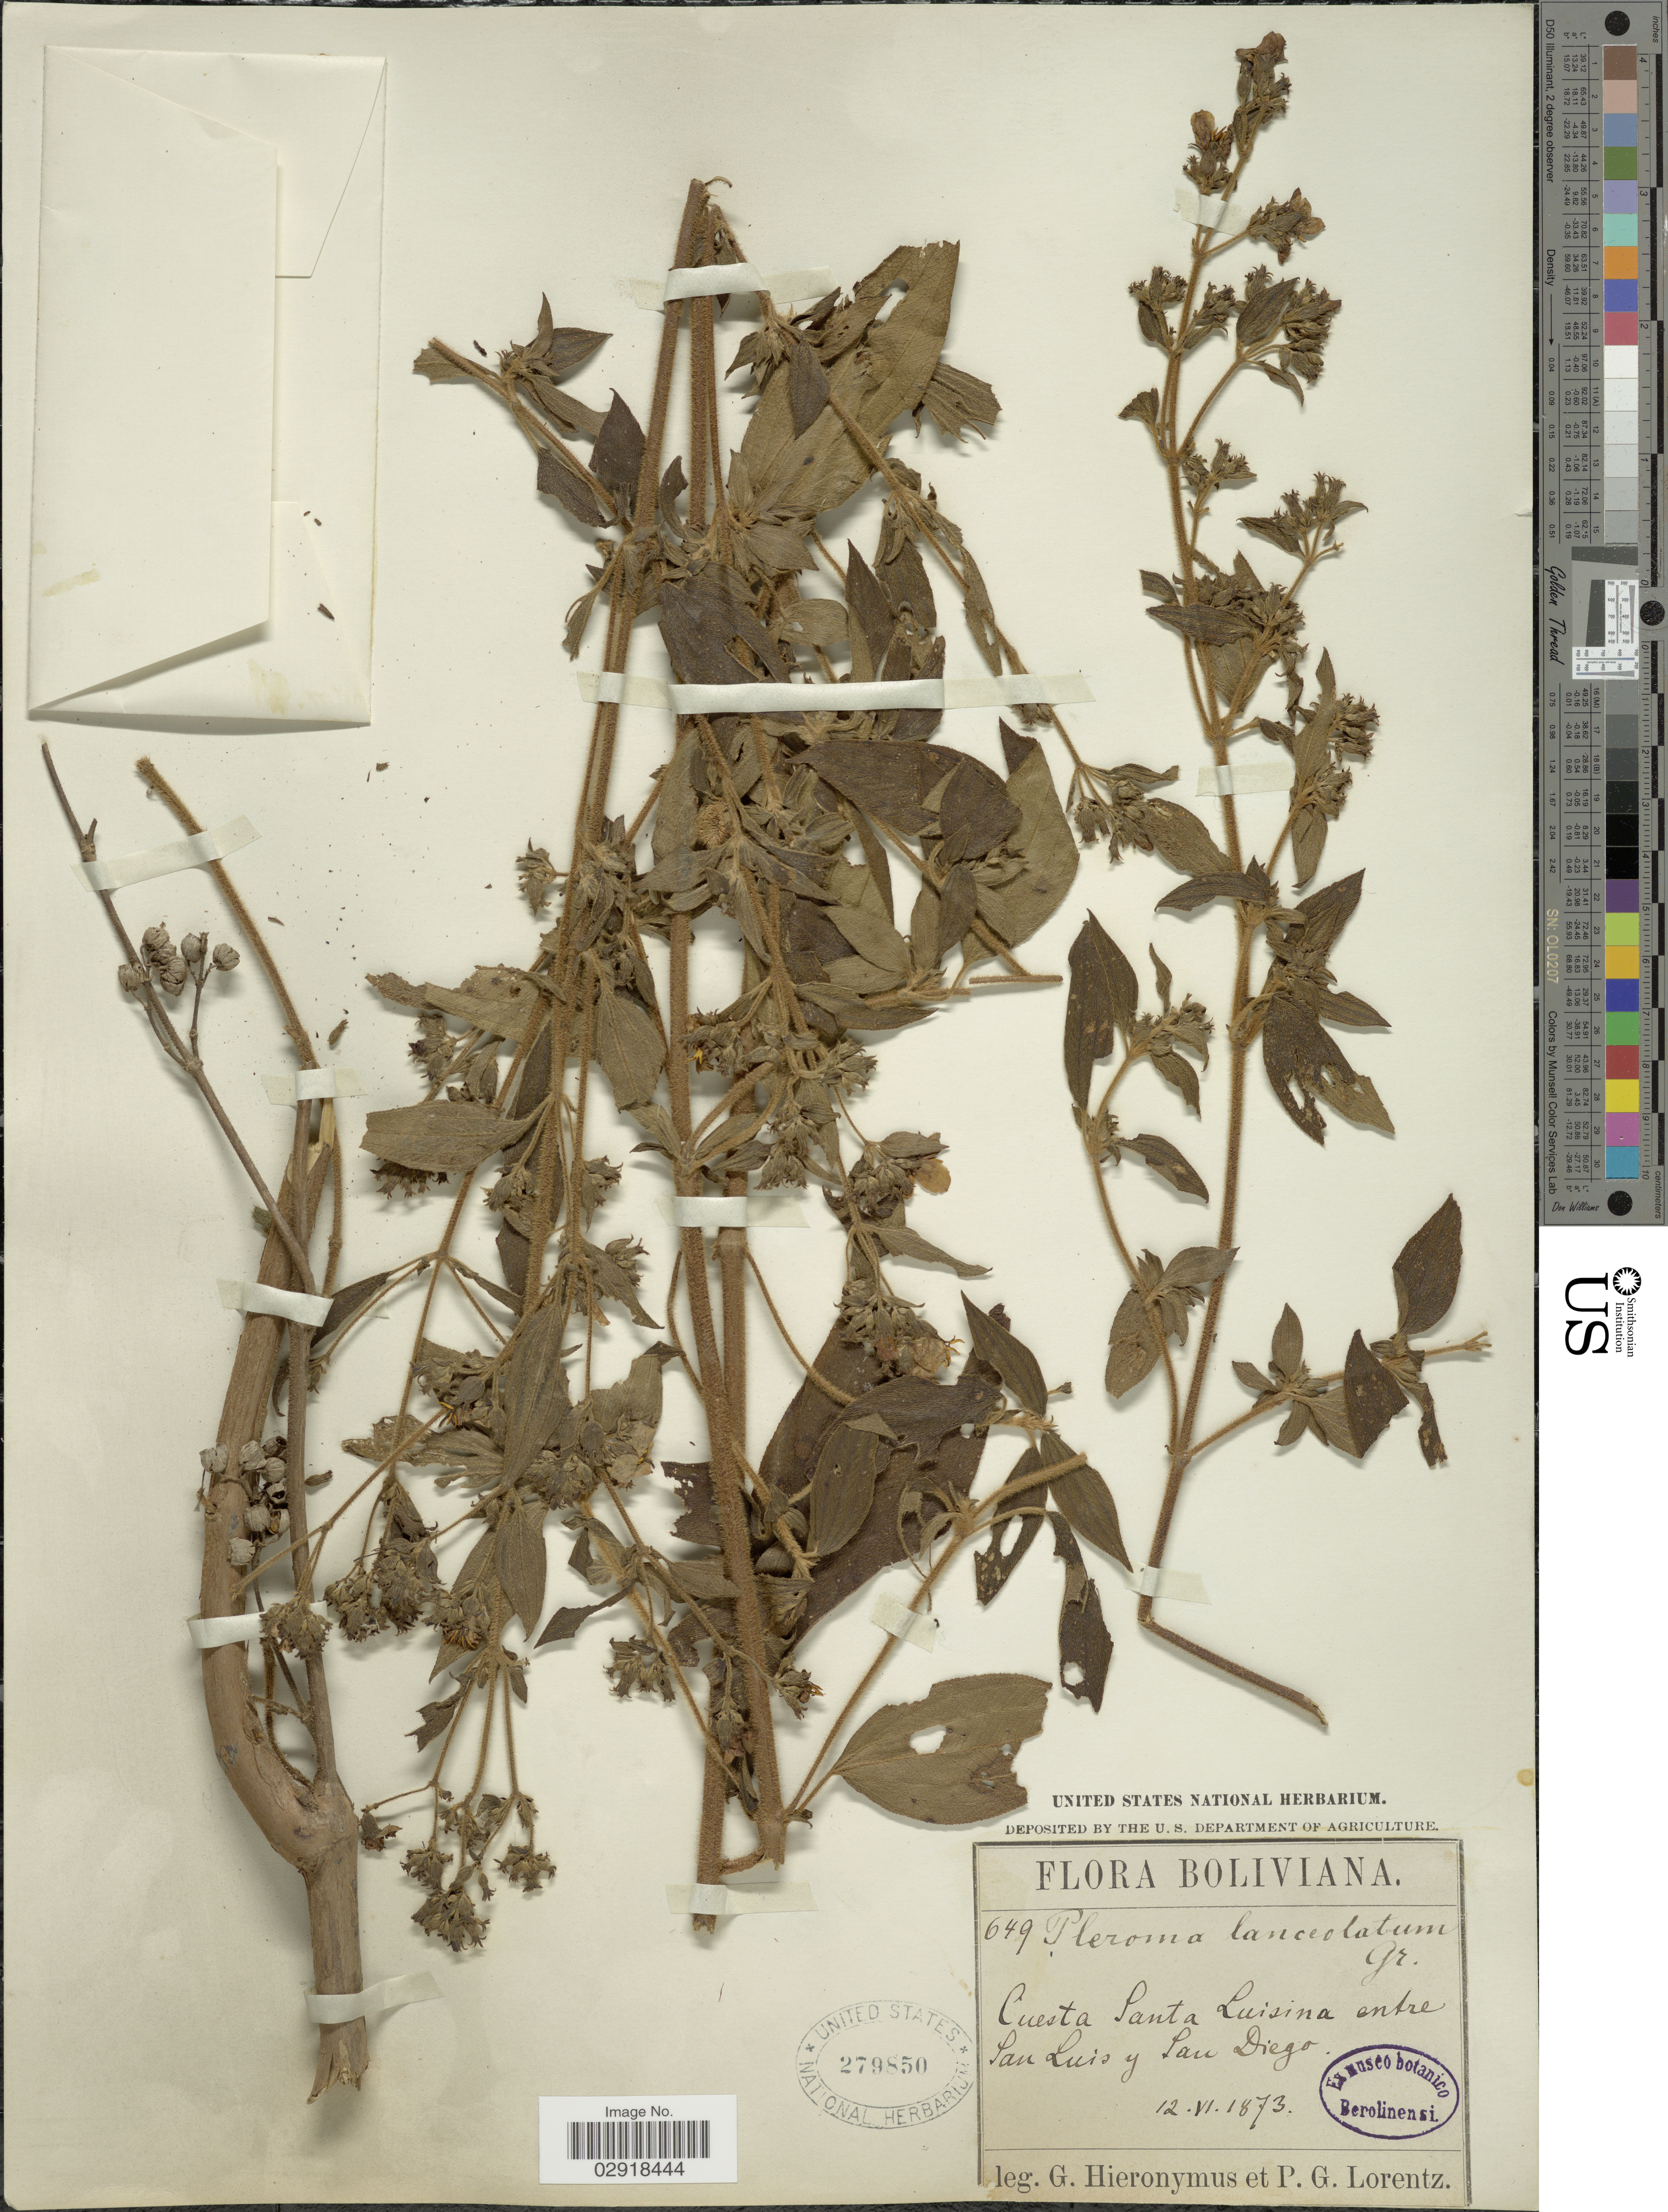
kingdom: Plantae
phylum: Tracheophyta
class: Magnoliopsida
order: Myrtales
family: Melastomataceae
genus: Chaetogastra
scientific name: Chaetogastra longifolia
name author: (Vahl) DC.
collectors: W. Devia A. & F. Prado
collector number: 2697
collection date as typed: Transcribed d/m/y: 7/3/89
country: Colombia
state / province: Valle del Cauca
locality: Inciva, Valle, Dpto. del Valle, B/ventura Corr.: San Isidro, La Trojita.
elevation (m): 40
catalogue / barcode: US 3109738